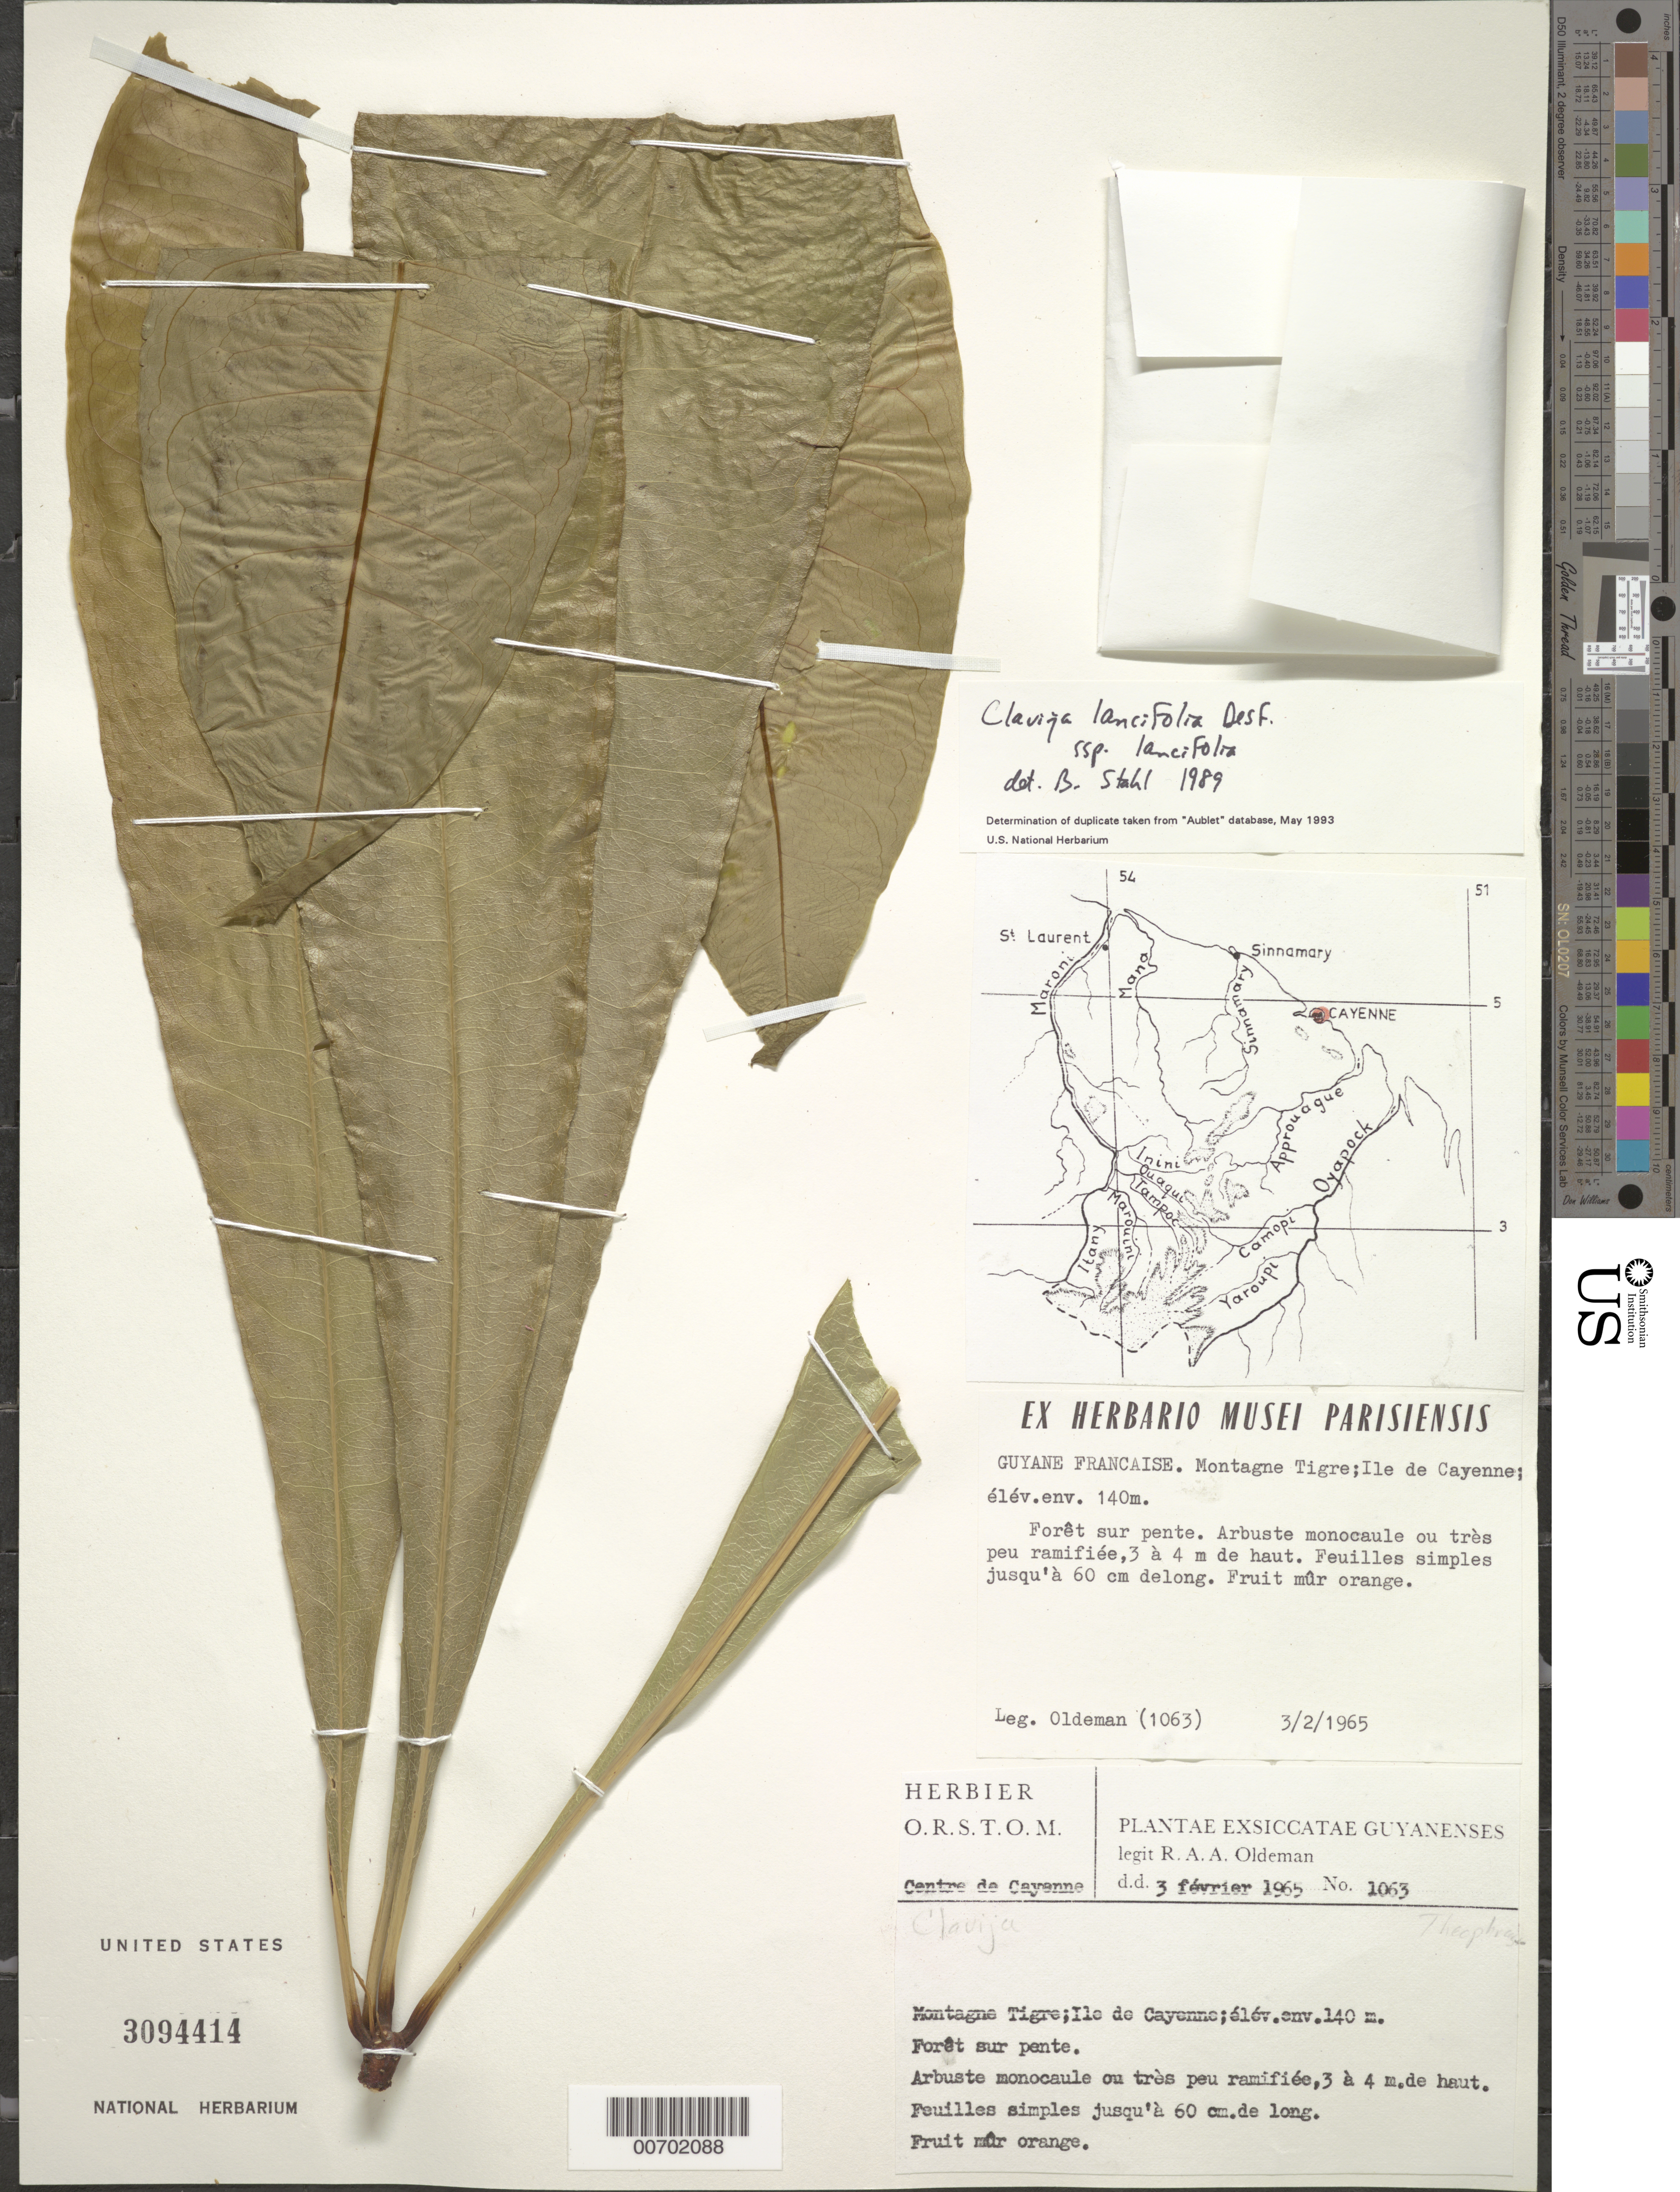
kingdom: Plantae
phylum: Tracheophyta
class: Magnoliopsida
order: Ericales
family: Primulaceae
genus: Clavija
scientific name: Clavija lancifolia subsp. lancifolia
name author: Desf.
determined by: Ståhl, B.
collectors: R. Oldeman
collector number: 1063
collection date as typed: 3-Feb-65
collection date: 1965-02-03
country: French Guiana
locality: Montagne Tigre, Ile de Cayenne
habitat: Forest on slope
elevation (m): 140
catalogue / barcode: US 3094414